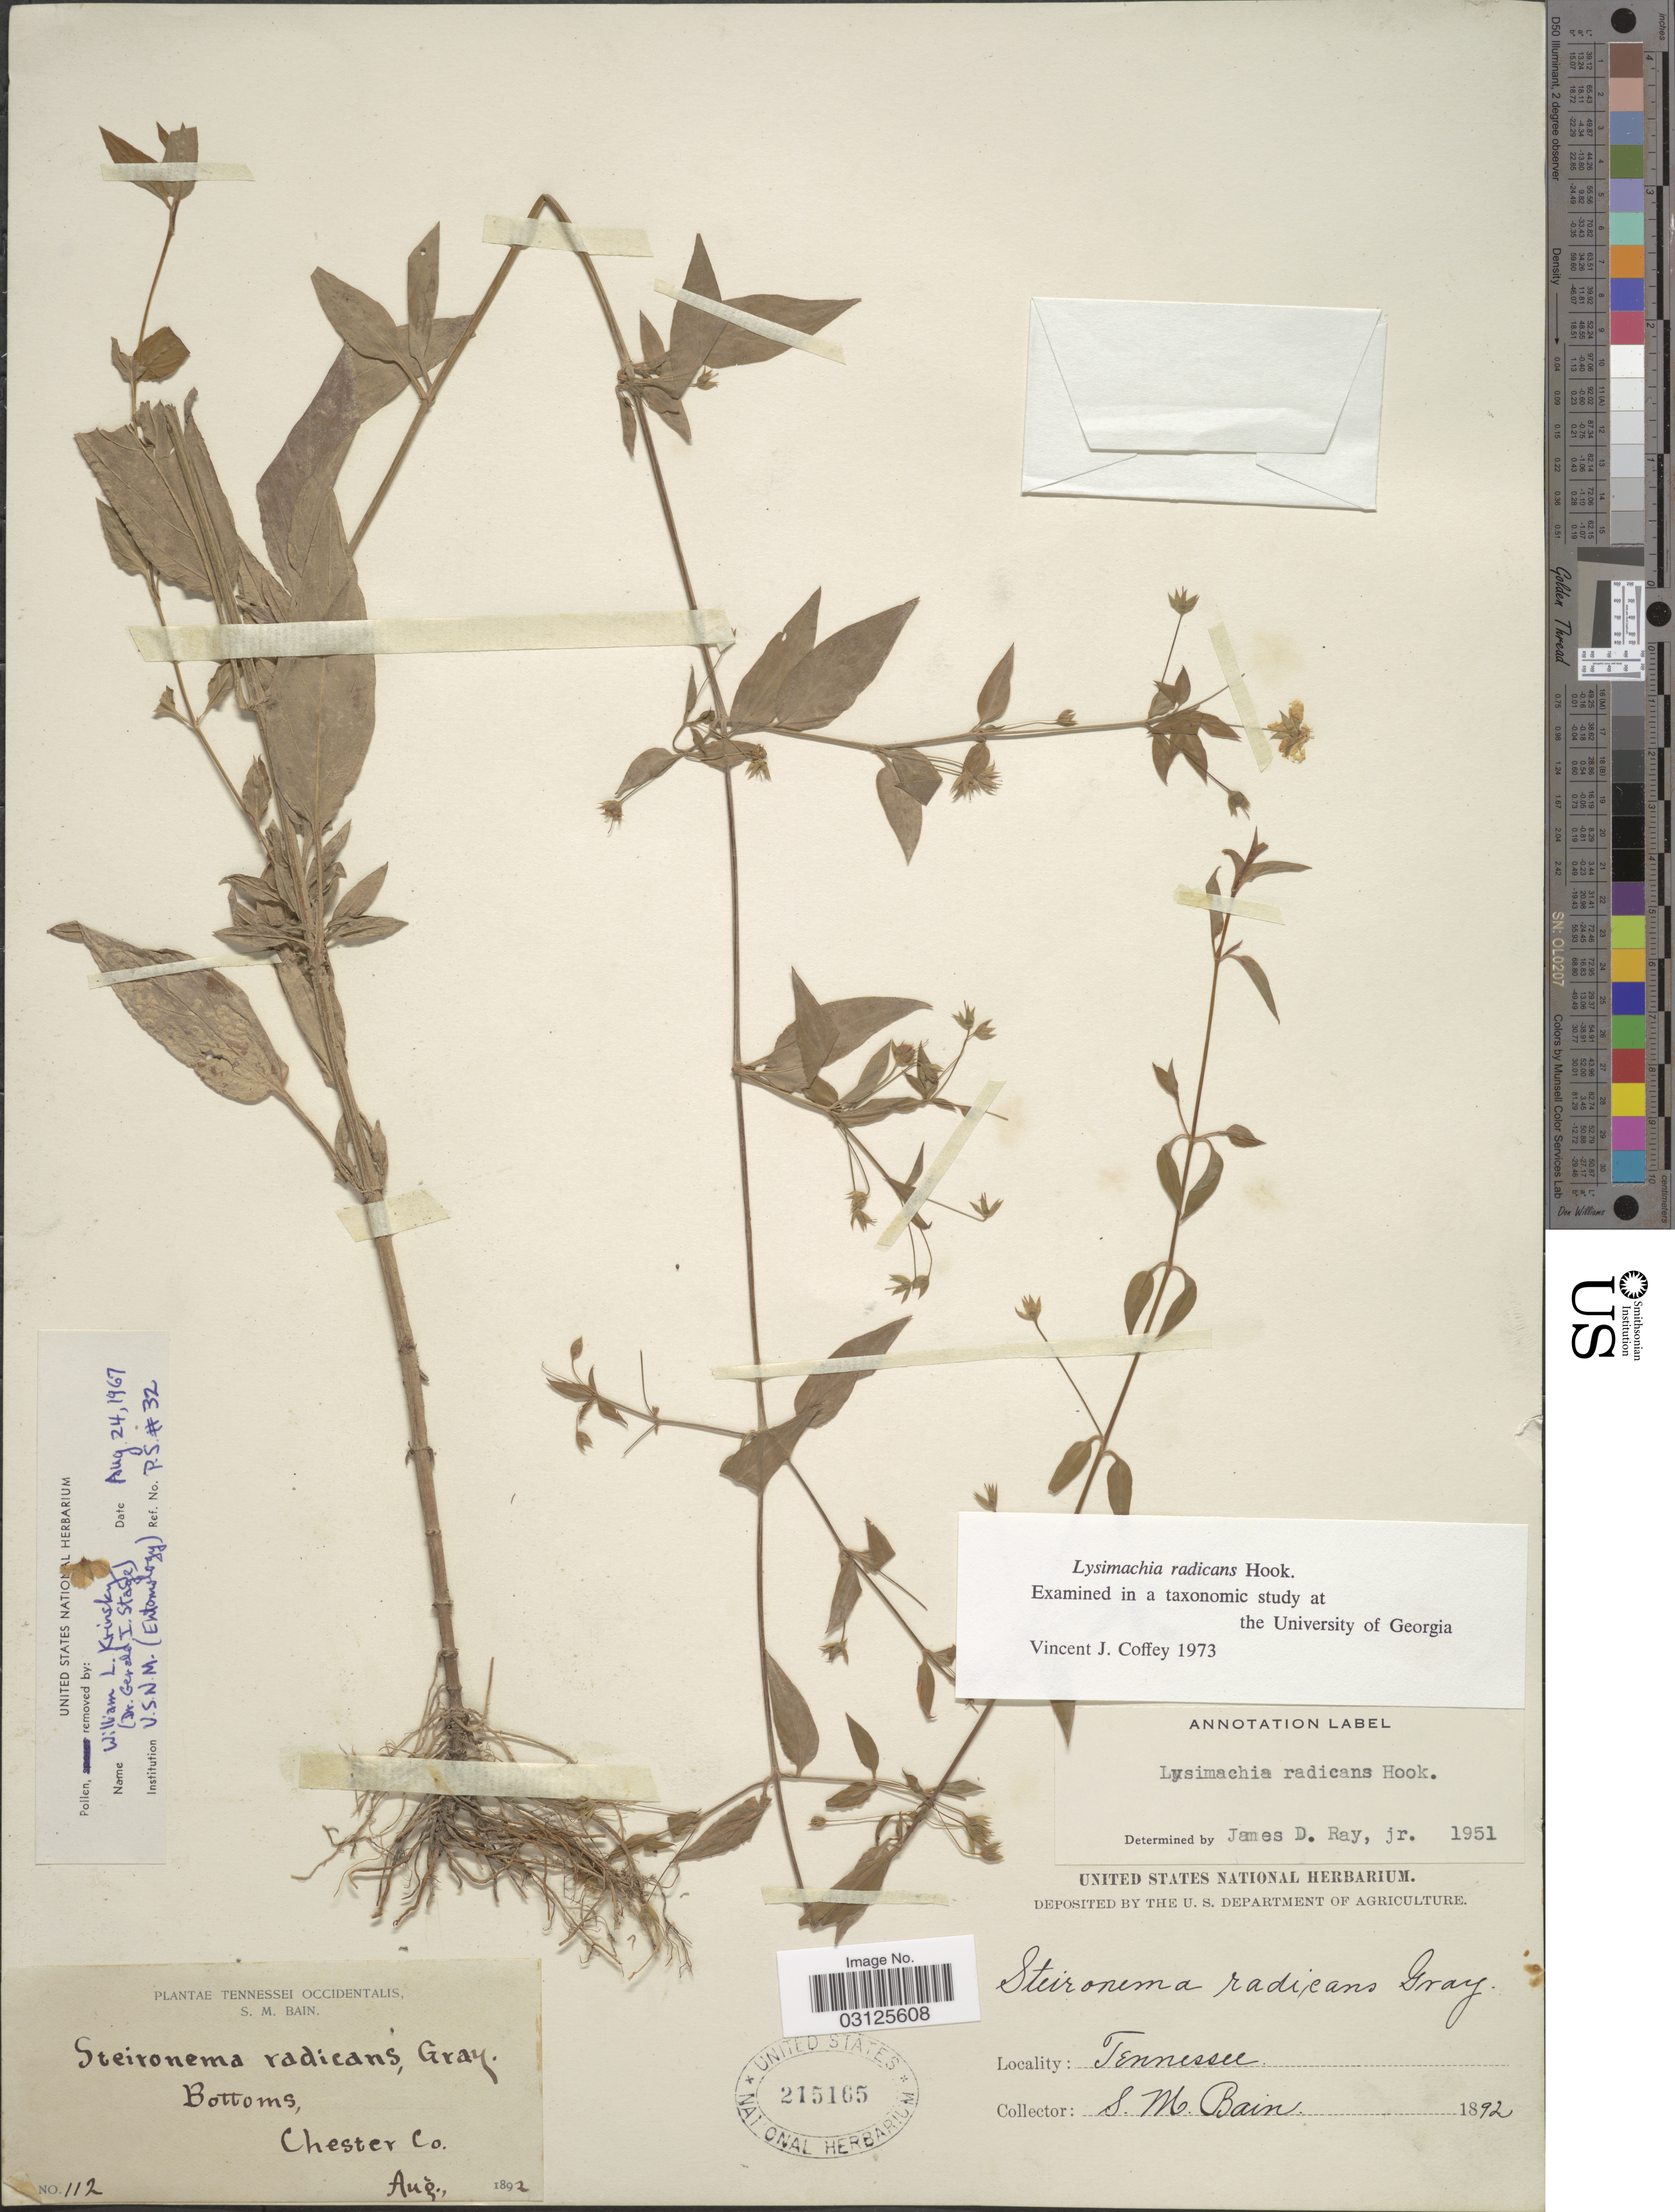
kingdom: Plantae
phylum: Tracheophyta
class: Magnoliopsida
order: Ericales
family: Primulaceae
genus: Lysimachia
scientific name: Lysimachia radicans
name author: Hook.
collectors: S. M. Bain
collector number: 112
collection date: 1892-08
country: United States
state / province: Tennessee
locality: Chester Co.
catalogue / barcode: US 215165